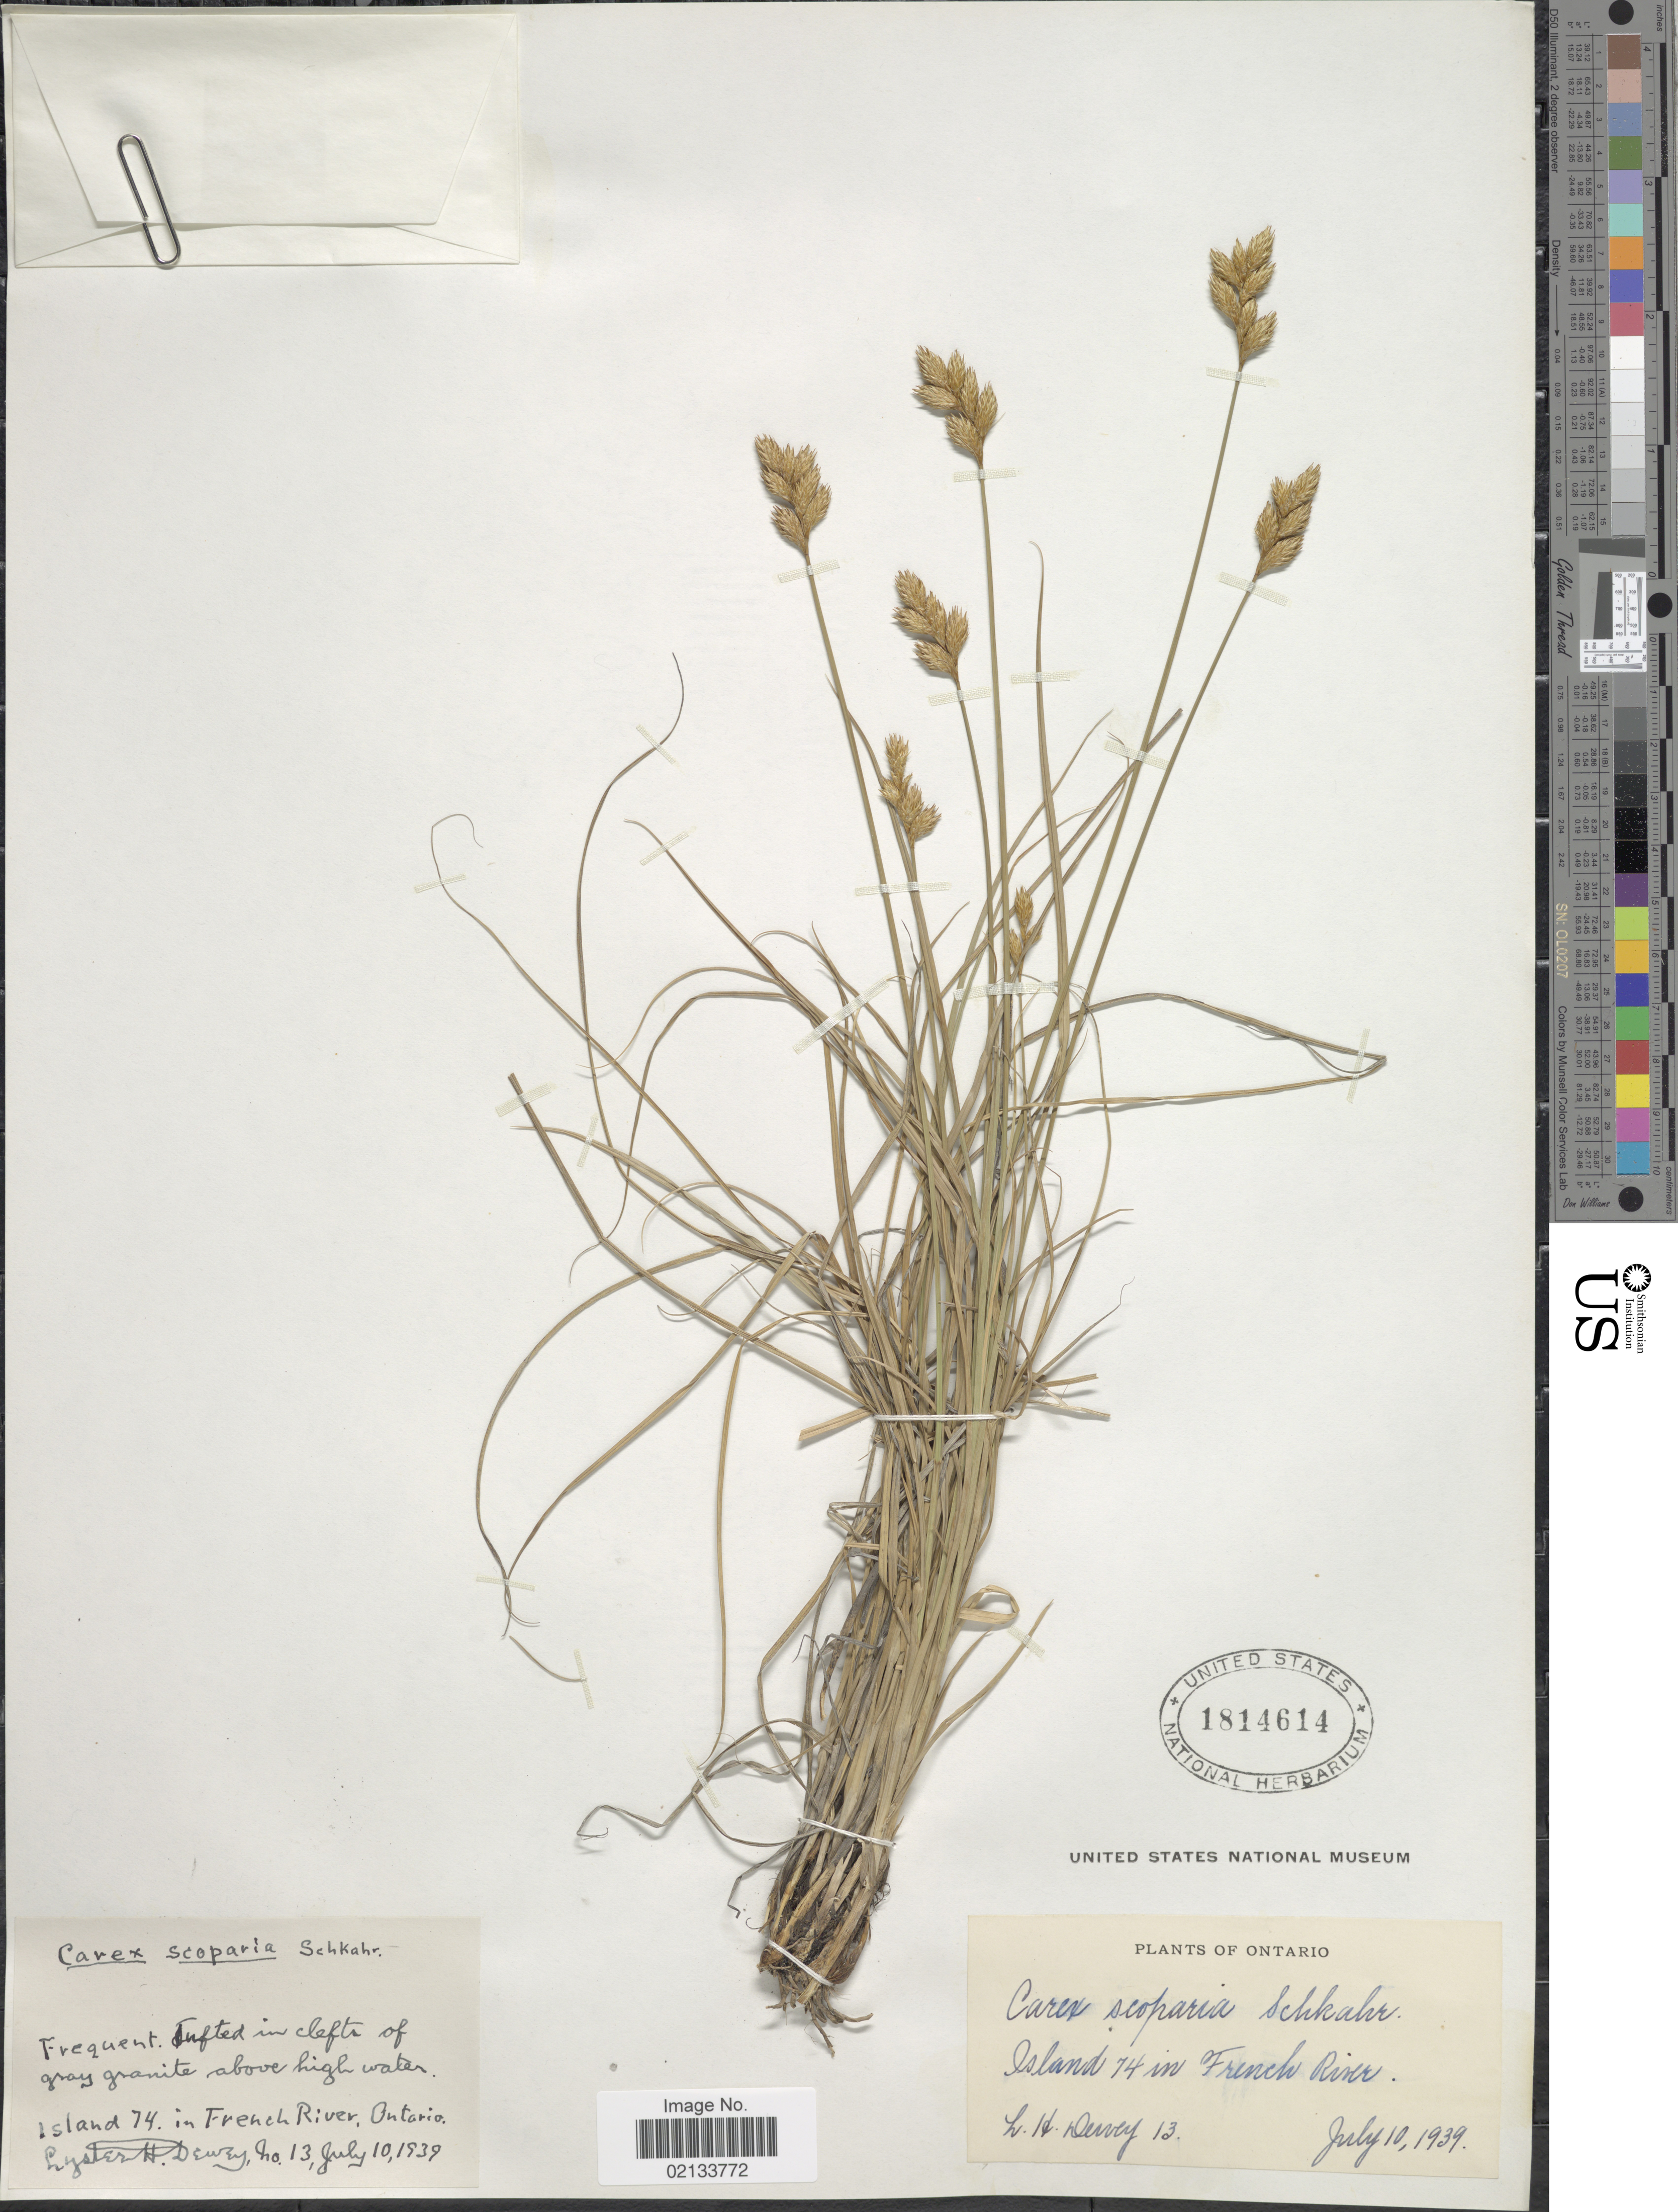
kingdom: Plantae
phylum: Tracheophyta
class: Liliopsida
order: Poales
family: Cyperaceae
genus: Carex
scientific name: Carex scoparia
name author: Schkuhr ex Willd.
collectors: L. H. Dewey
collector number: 13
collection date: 1939-07-10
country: Canada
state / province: Ontario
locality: Island 74 in French River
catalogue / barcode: US 1814614